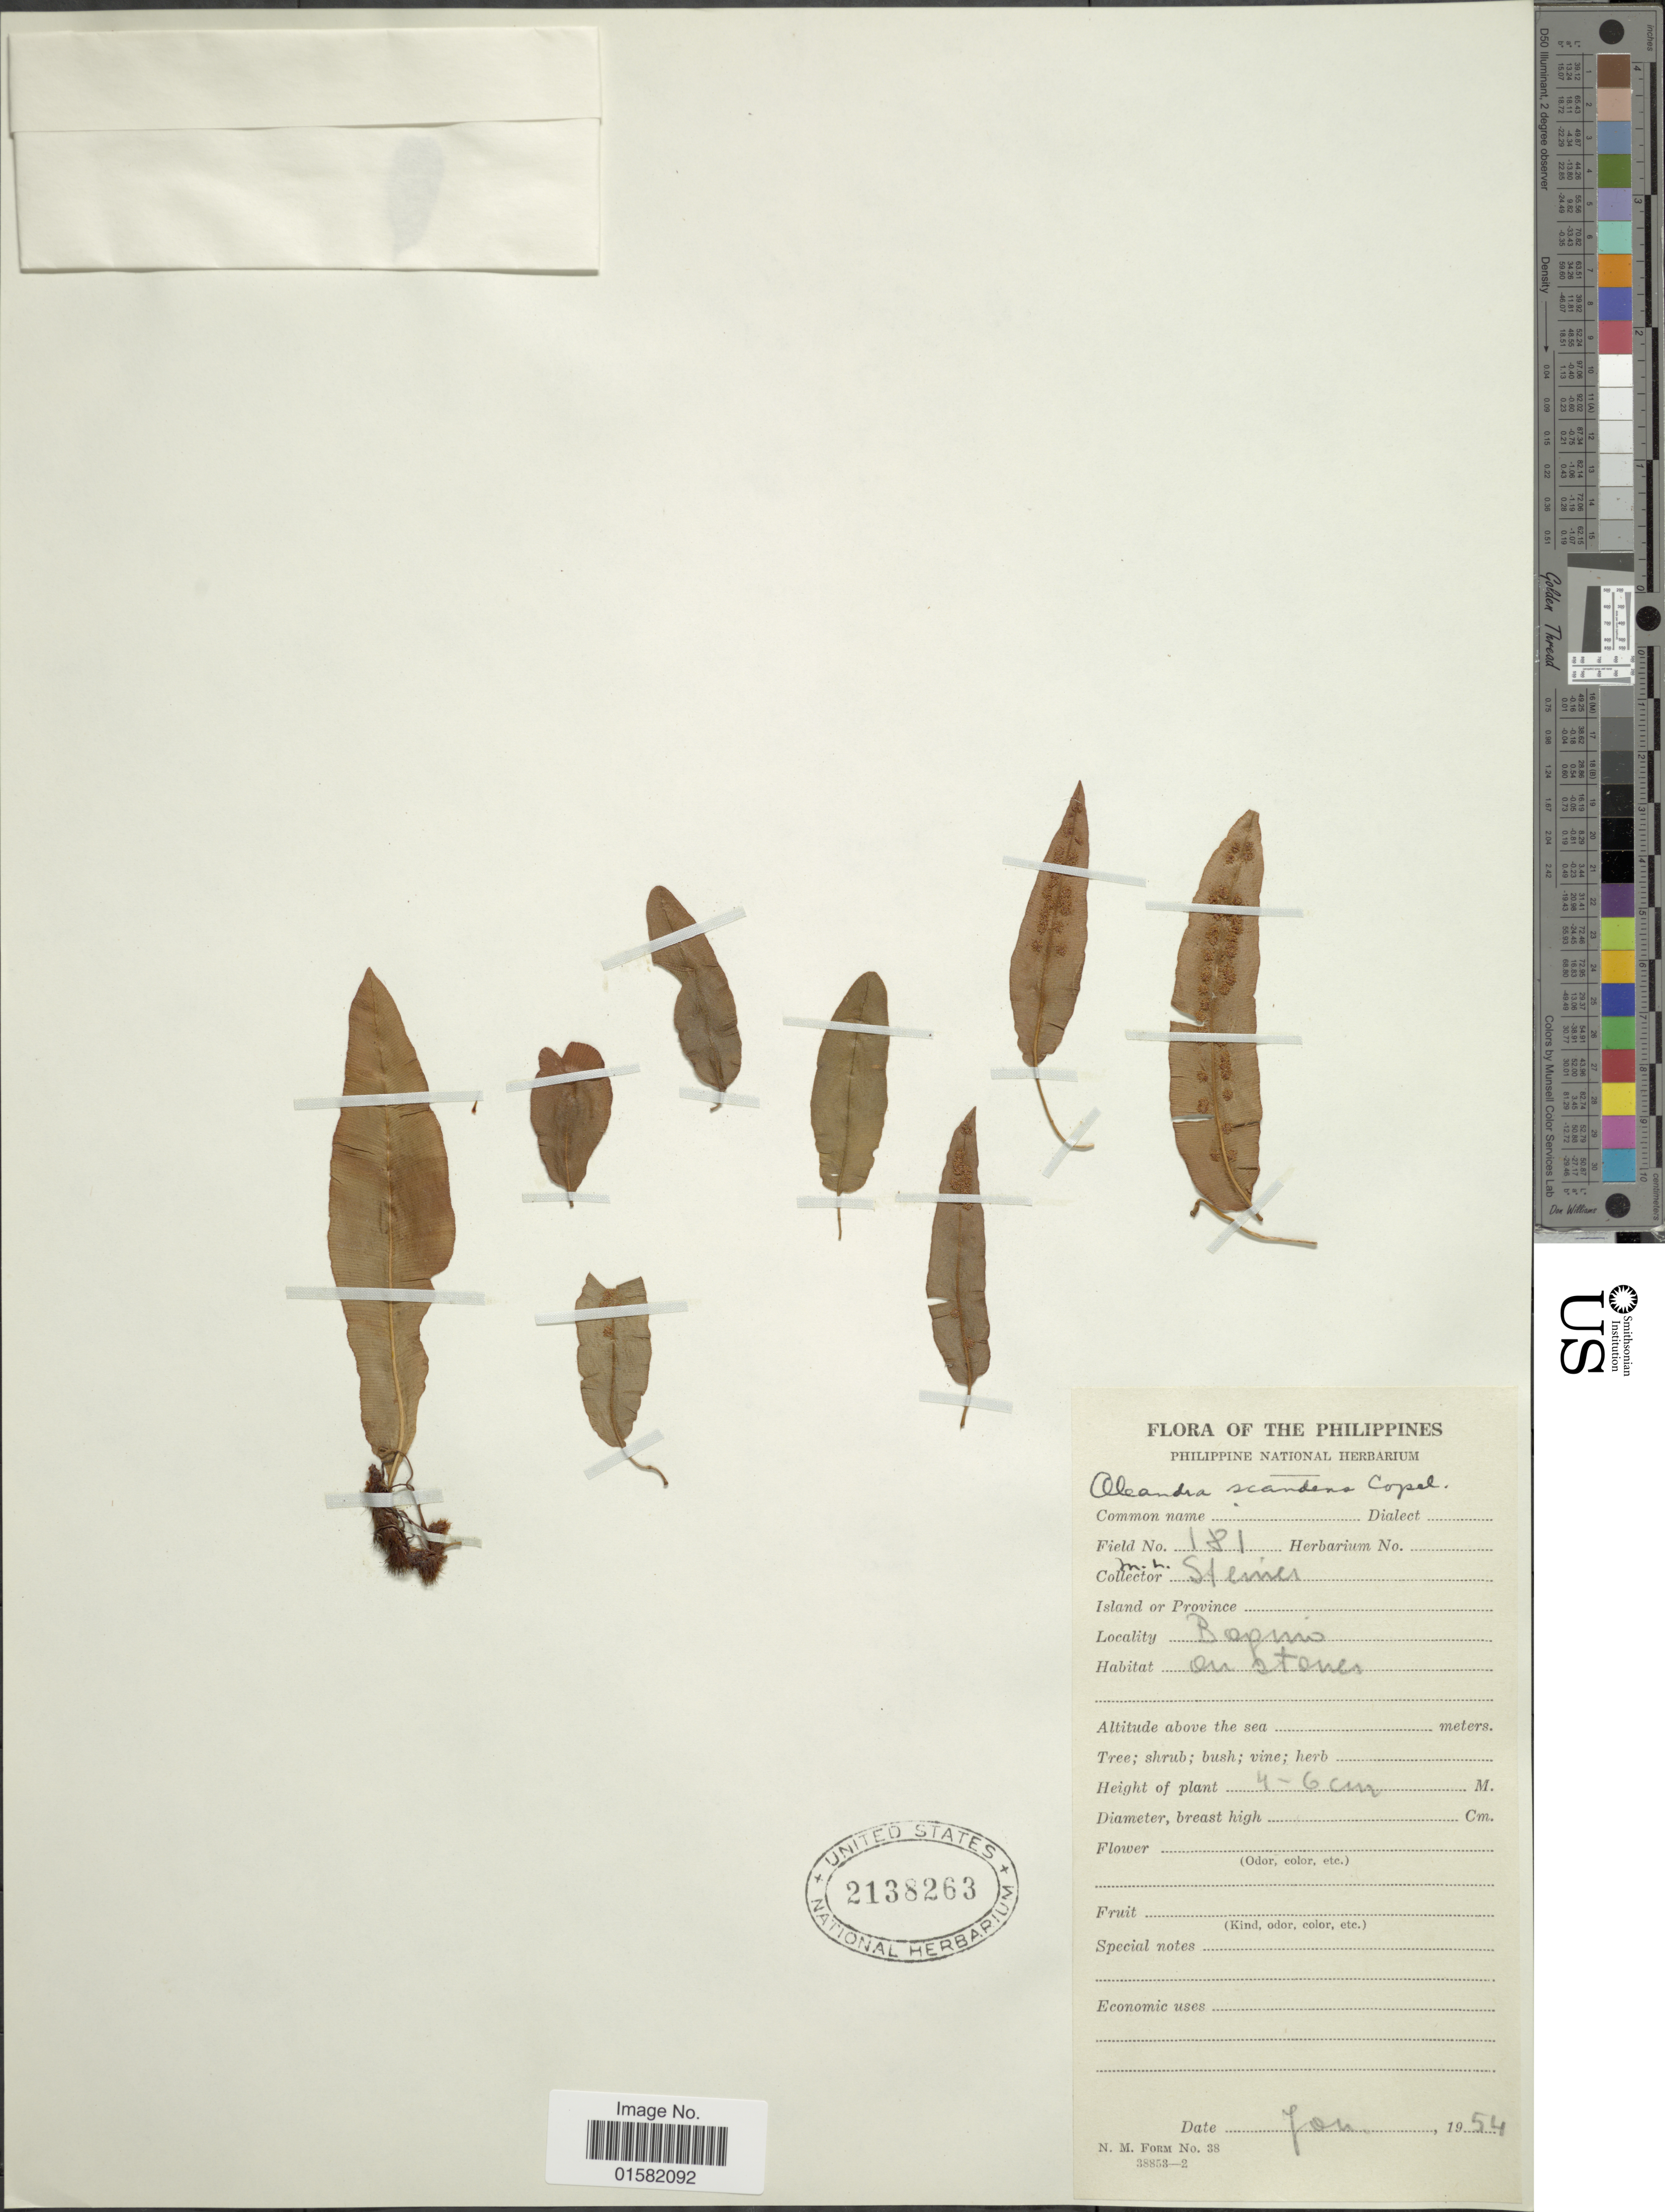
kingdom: Plantae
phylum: Tracheophyta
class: Polypodiopsida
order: Polypodiales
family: Oleandraceae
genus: Oleandra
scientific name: Oleandra scandens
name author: Copel.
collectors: M. Steiner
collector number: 181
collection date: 1954-01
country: Philippines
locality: The Philippines, Bapino.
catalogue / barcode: US 2138263